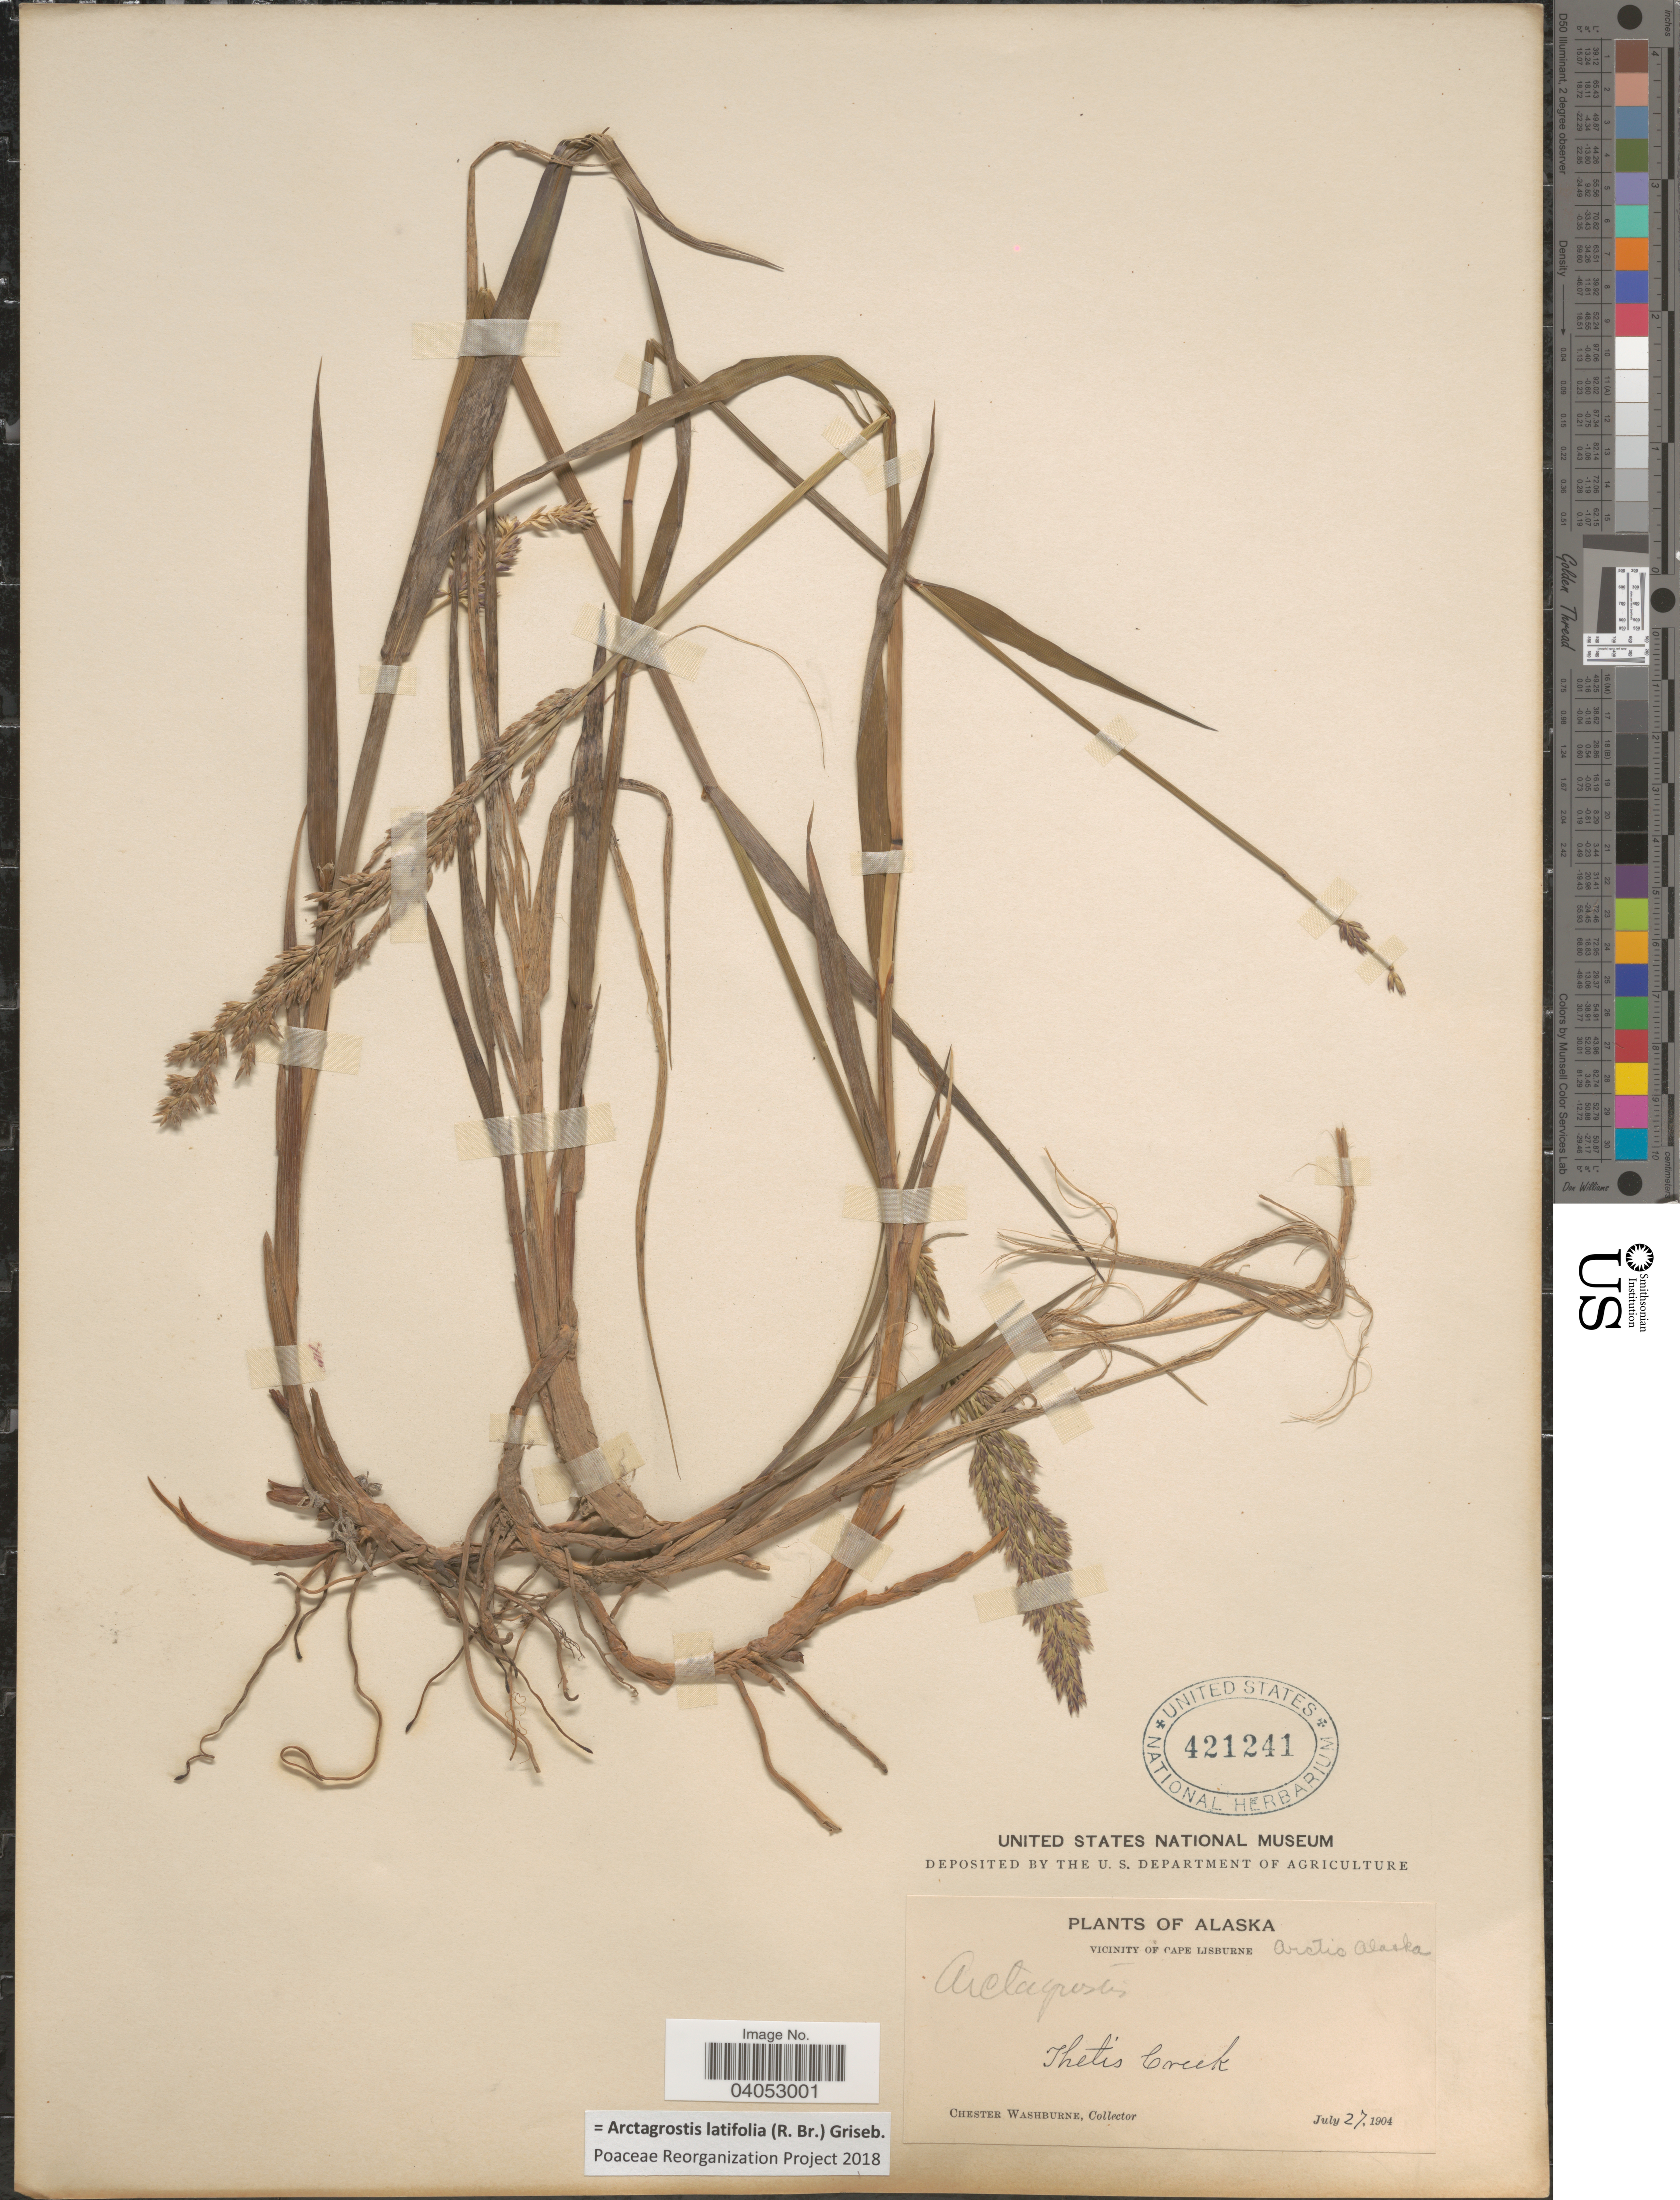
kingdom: Plantae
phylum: Tracheophyta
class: Liliopsida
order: Poales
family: Poaceae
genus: Arctagrostis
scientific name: Arctagrostis latifolia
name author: (R. Br.) Griseb.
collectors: C. Washburne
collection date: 1904-07-27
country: United States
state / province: Alaska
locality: Vicinity of Cape Lisburne. Arctic Alaska. Thetis Creek.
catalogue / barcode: US 421241